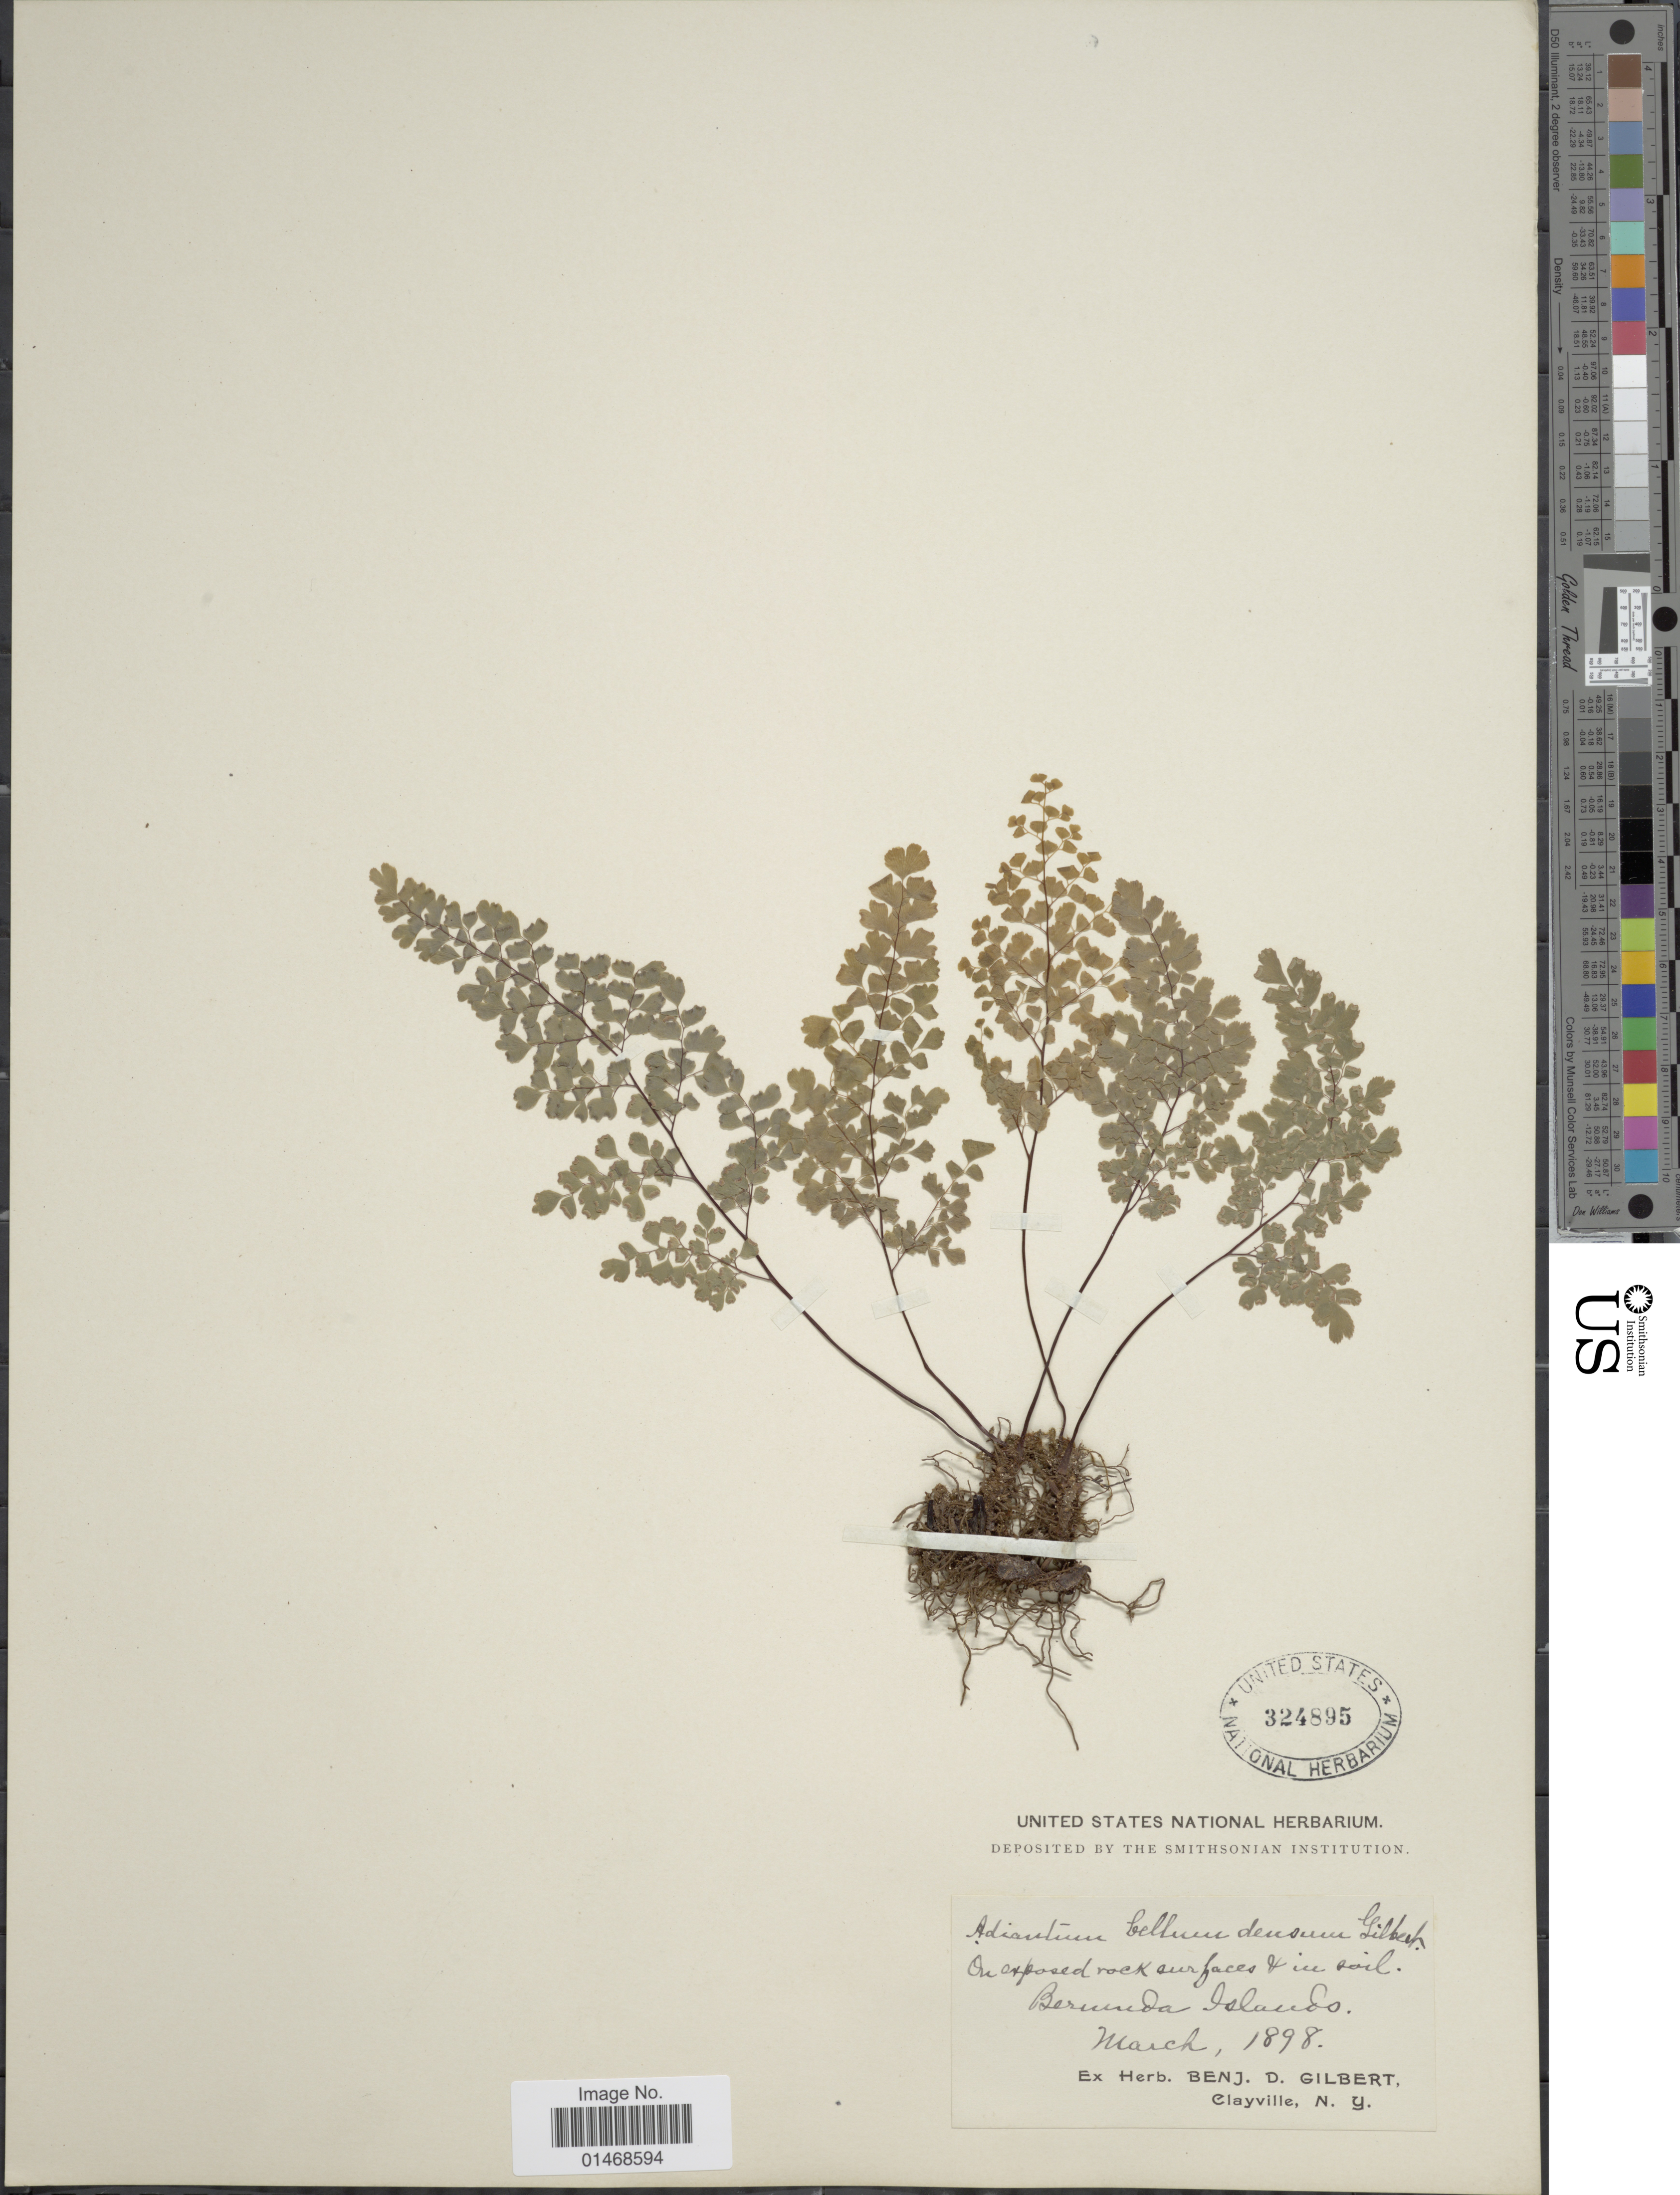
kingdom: Plantae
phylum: Tracheophyta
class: Polypodiopsida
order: Polypodiales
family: Pteridaceae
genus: Adiantum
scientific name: Adiantum bellum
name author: T. Moore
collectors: ex herb. Benj. D. Gilbert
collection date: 1898-03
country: Bermuda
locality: Bermuda Islands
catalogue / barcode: US 324895